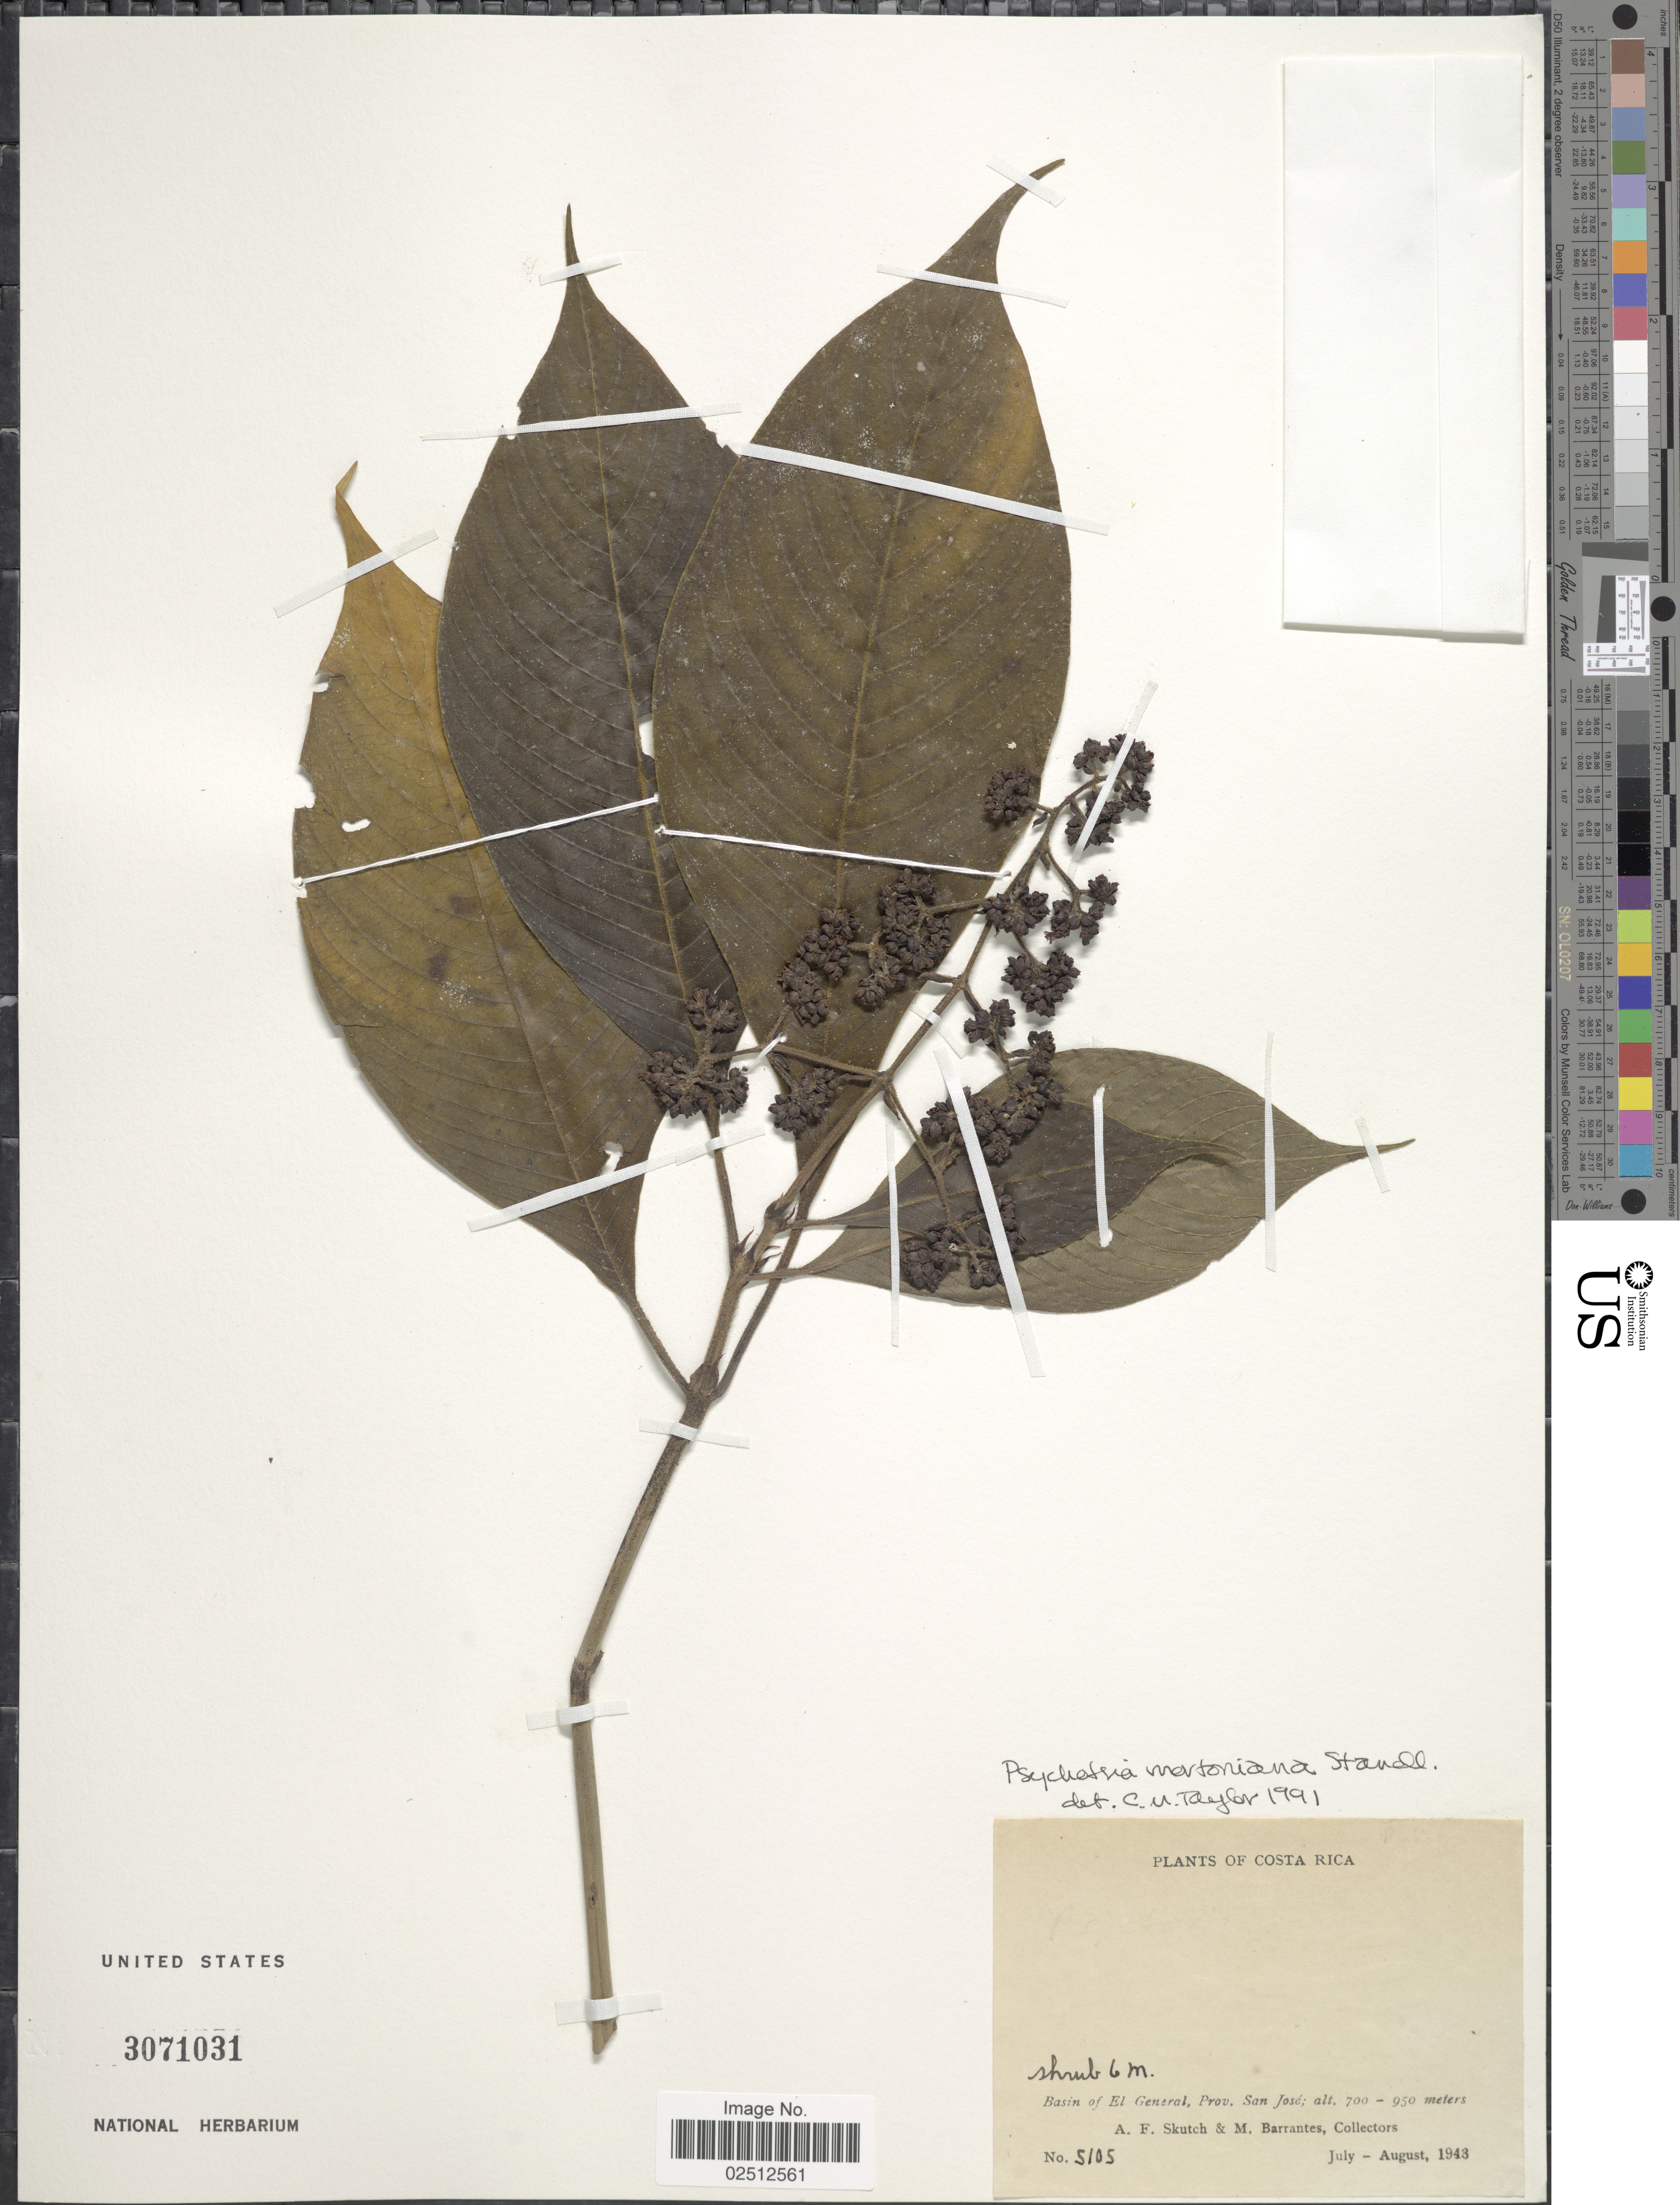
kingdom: Plantae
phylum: Tracheophyta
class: Magnoliopsida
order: Gentianales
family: Rubiaceae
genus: Psychotria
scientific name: Psychotria mortoniana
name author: Standl.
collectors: A. F. Skutch & M. Barrantes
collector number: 5105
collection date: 1943-07/1943-08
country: Costa Rica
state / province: San José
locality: Basin of El General, Prov. San Jose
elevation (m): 700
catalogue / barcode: US 3071031